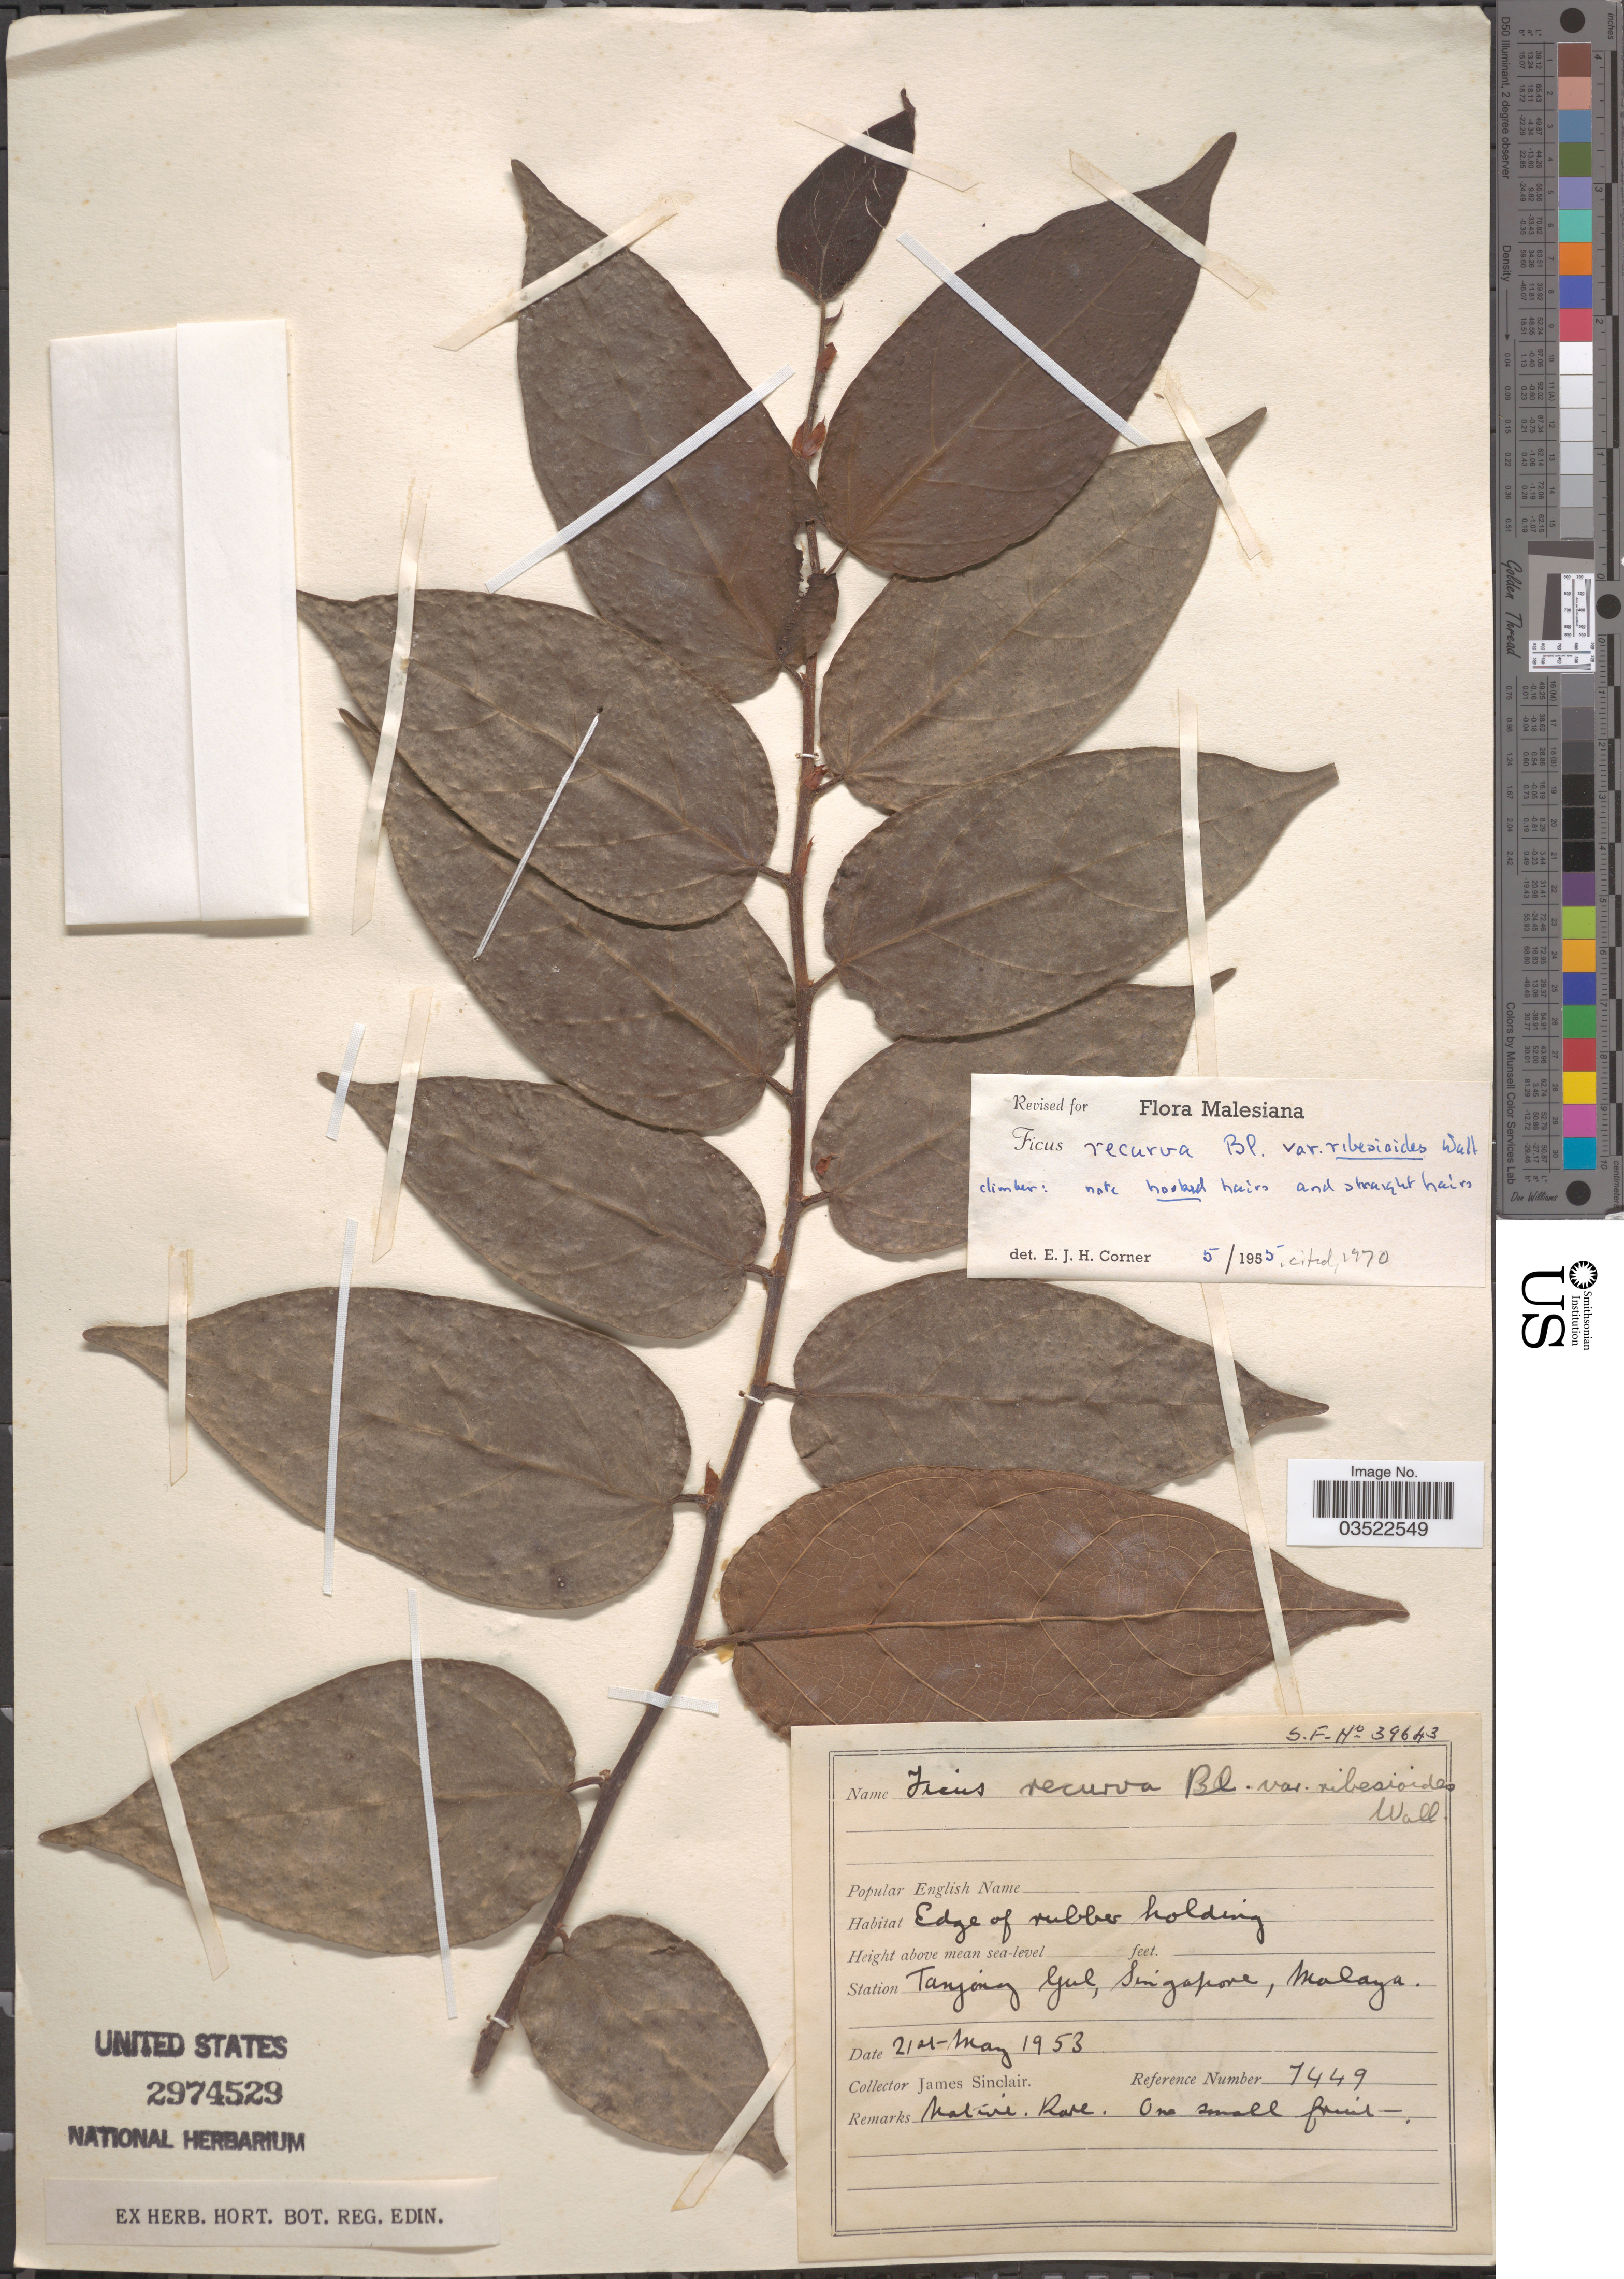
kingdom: Plantae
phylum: Tracheophyta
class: Magnoliopsida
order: Rosales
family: Moraceae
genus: Ficus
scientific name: Ficus recurva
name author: Blume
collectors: J. Sinclair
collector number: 7449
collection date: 1953-05-21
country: Singapore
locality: Station Tanjong Gul, Malaya.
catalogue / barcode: US 2974529